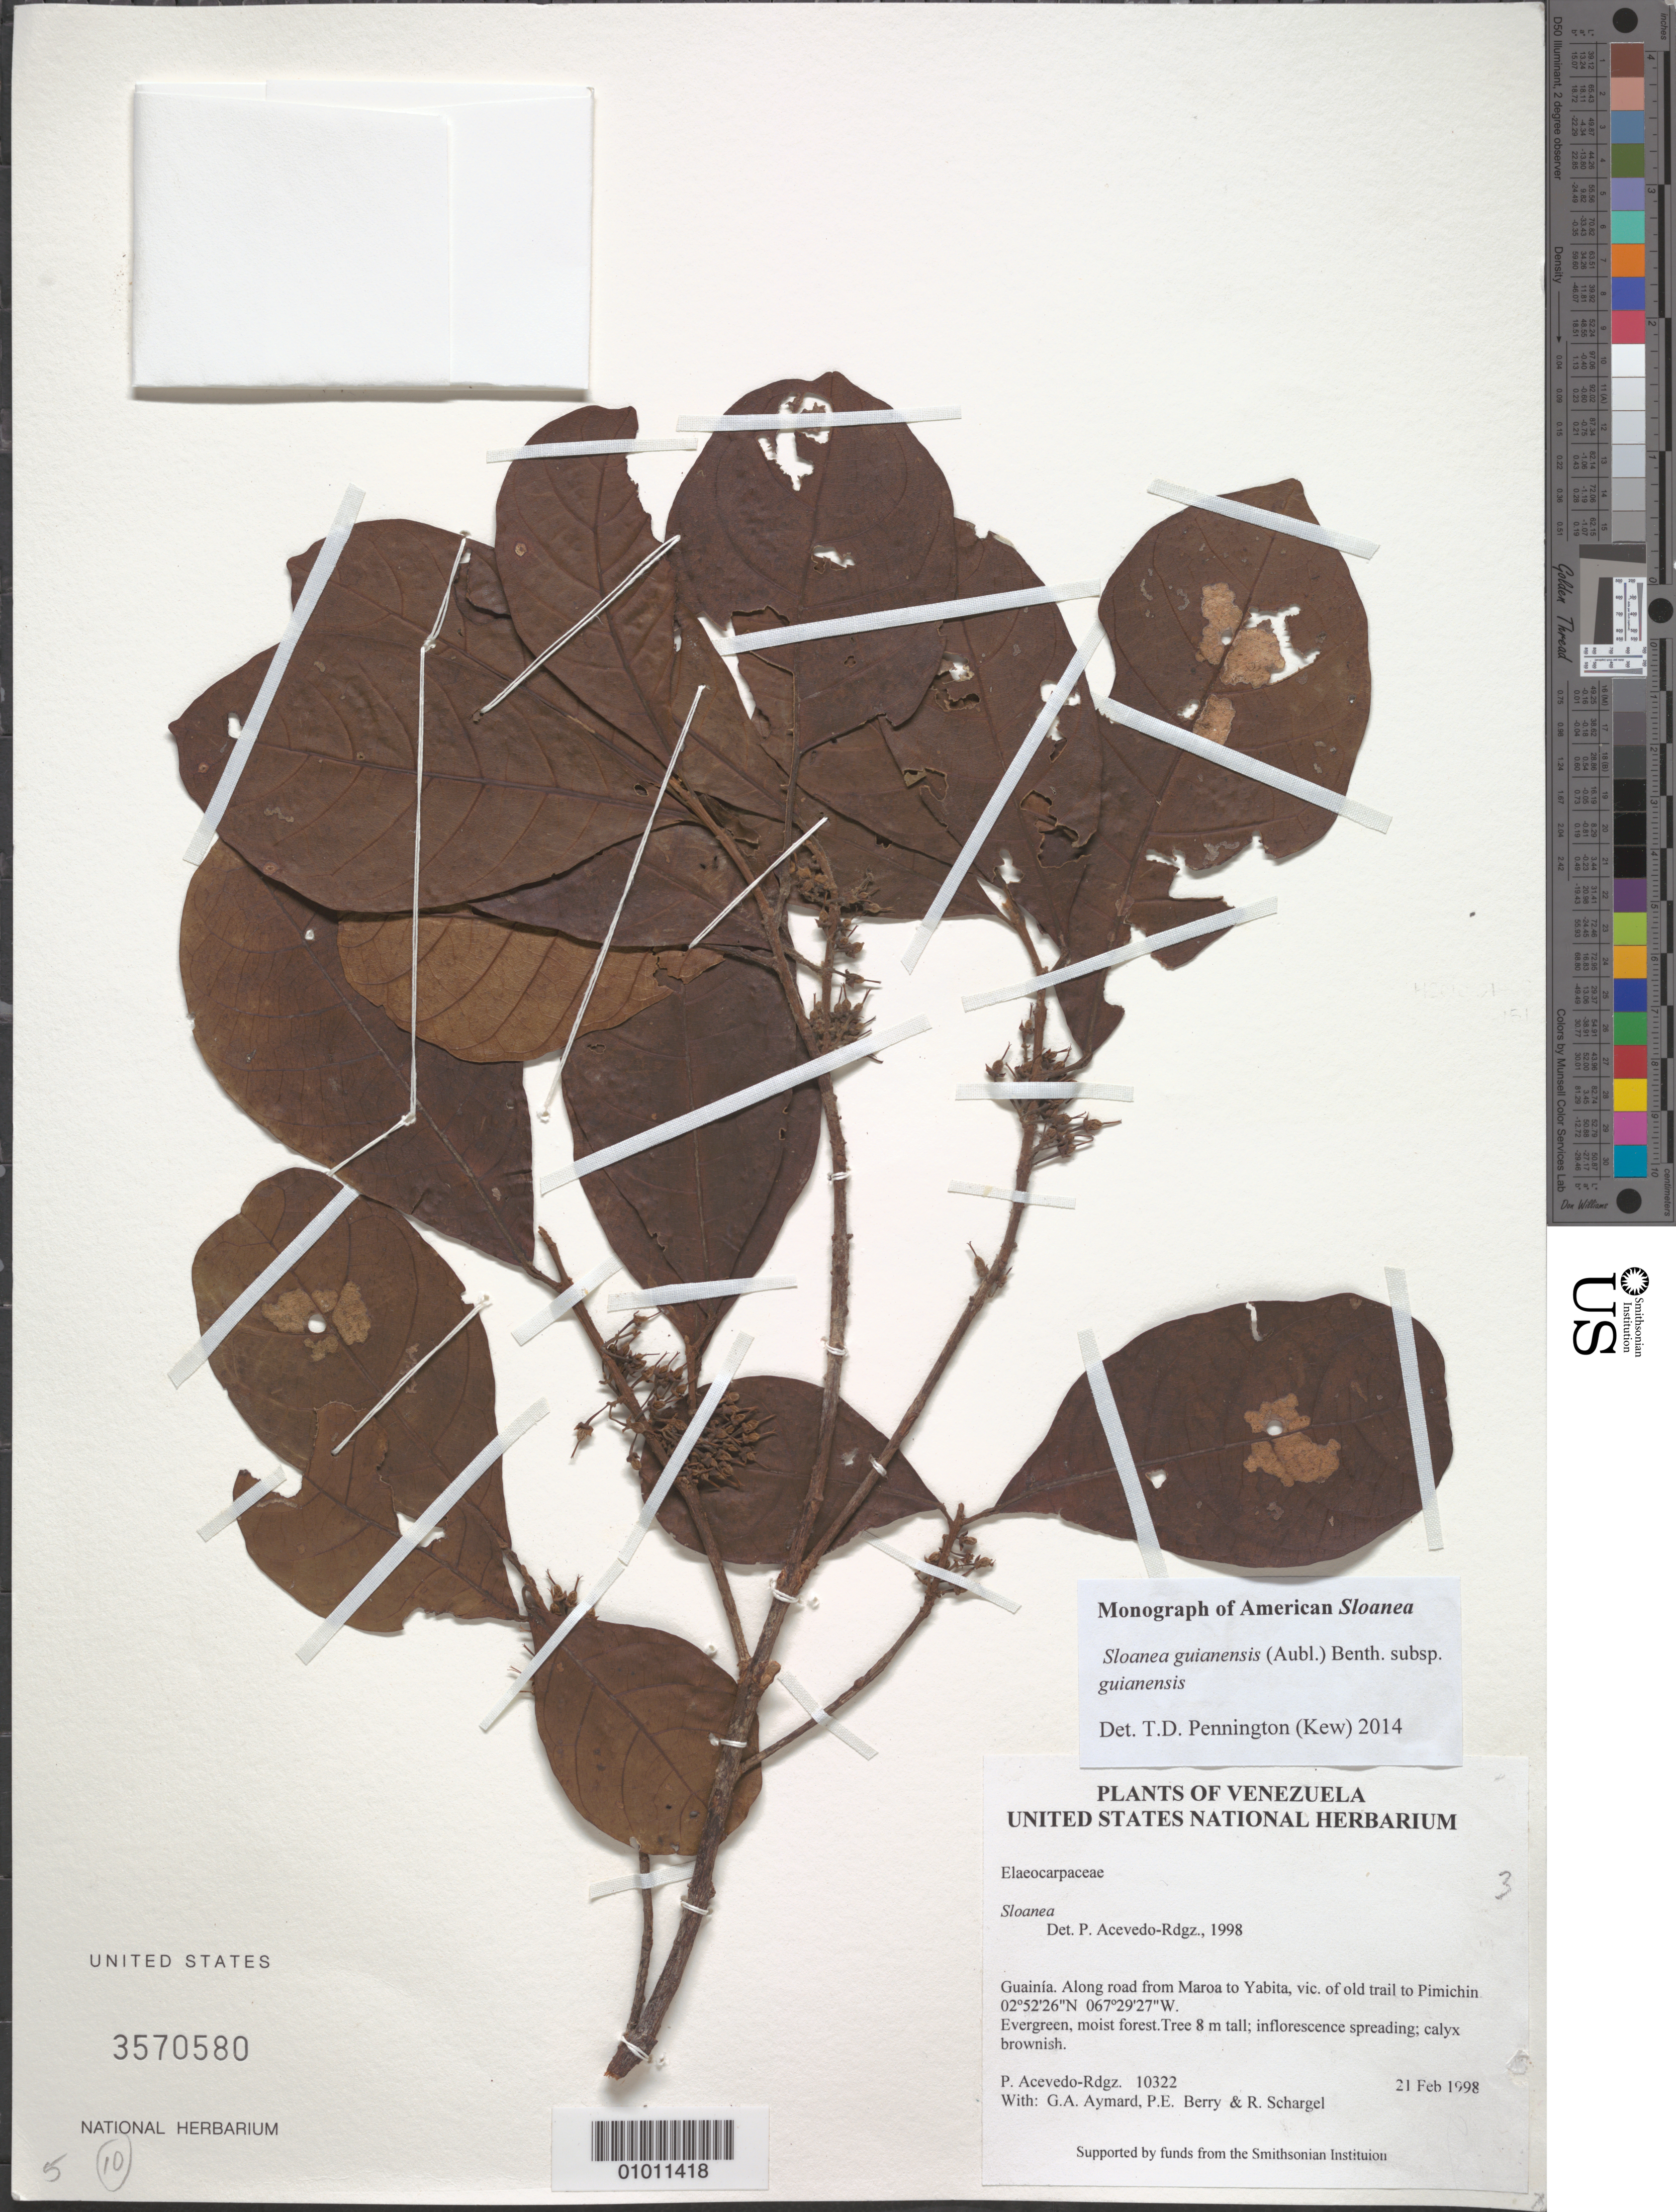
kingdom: Plantae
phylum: Tracheophyta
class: Magnoliopsida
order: Oxalidales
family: Elaeocarpaceae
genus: Sloanea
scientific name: Sloanea guianensis subsp. guianensis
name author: (Aubl.) Benth.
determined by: Pennington, T. D., (K)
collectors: P. Acevedo-Rodr., G. A. Aymard, P. E. Berry & R. Schargel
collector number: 10322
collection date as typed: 21 Feb 1998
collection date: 1998-02-21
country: Venezuela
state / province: Amazonas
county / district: Maroa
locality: Along road from Maroa to Yabita, vic. of old trail to Pimichin.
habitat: Evergreen, moist forest.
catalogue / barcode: US 3570580